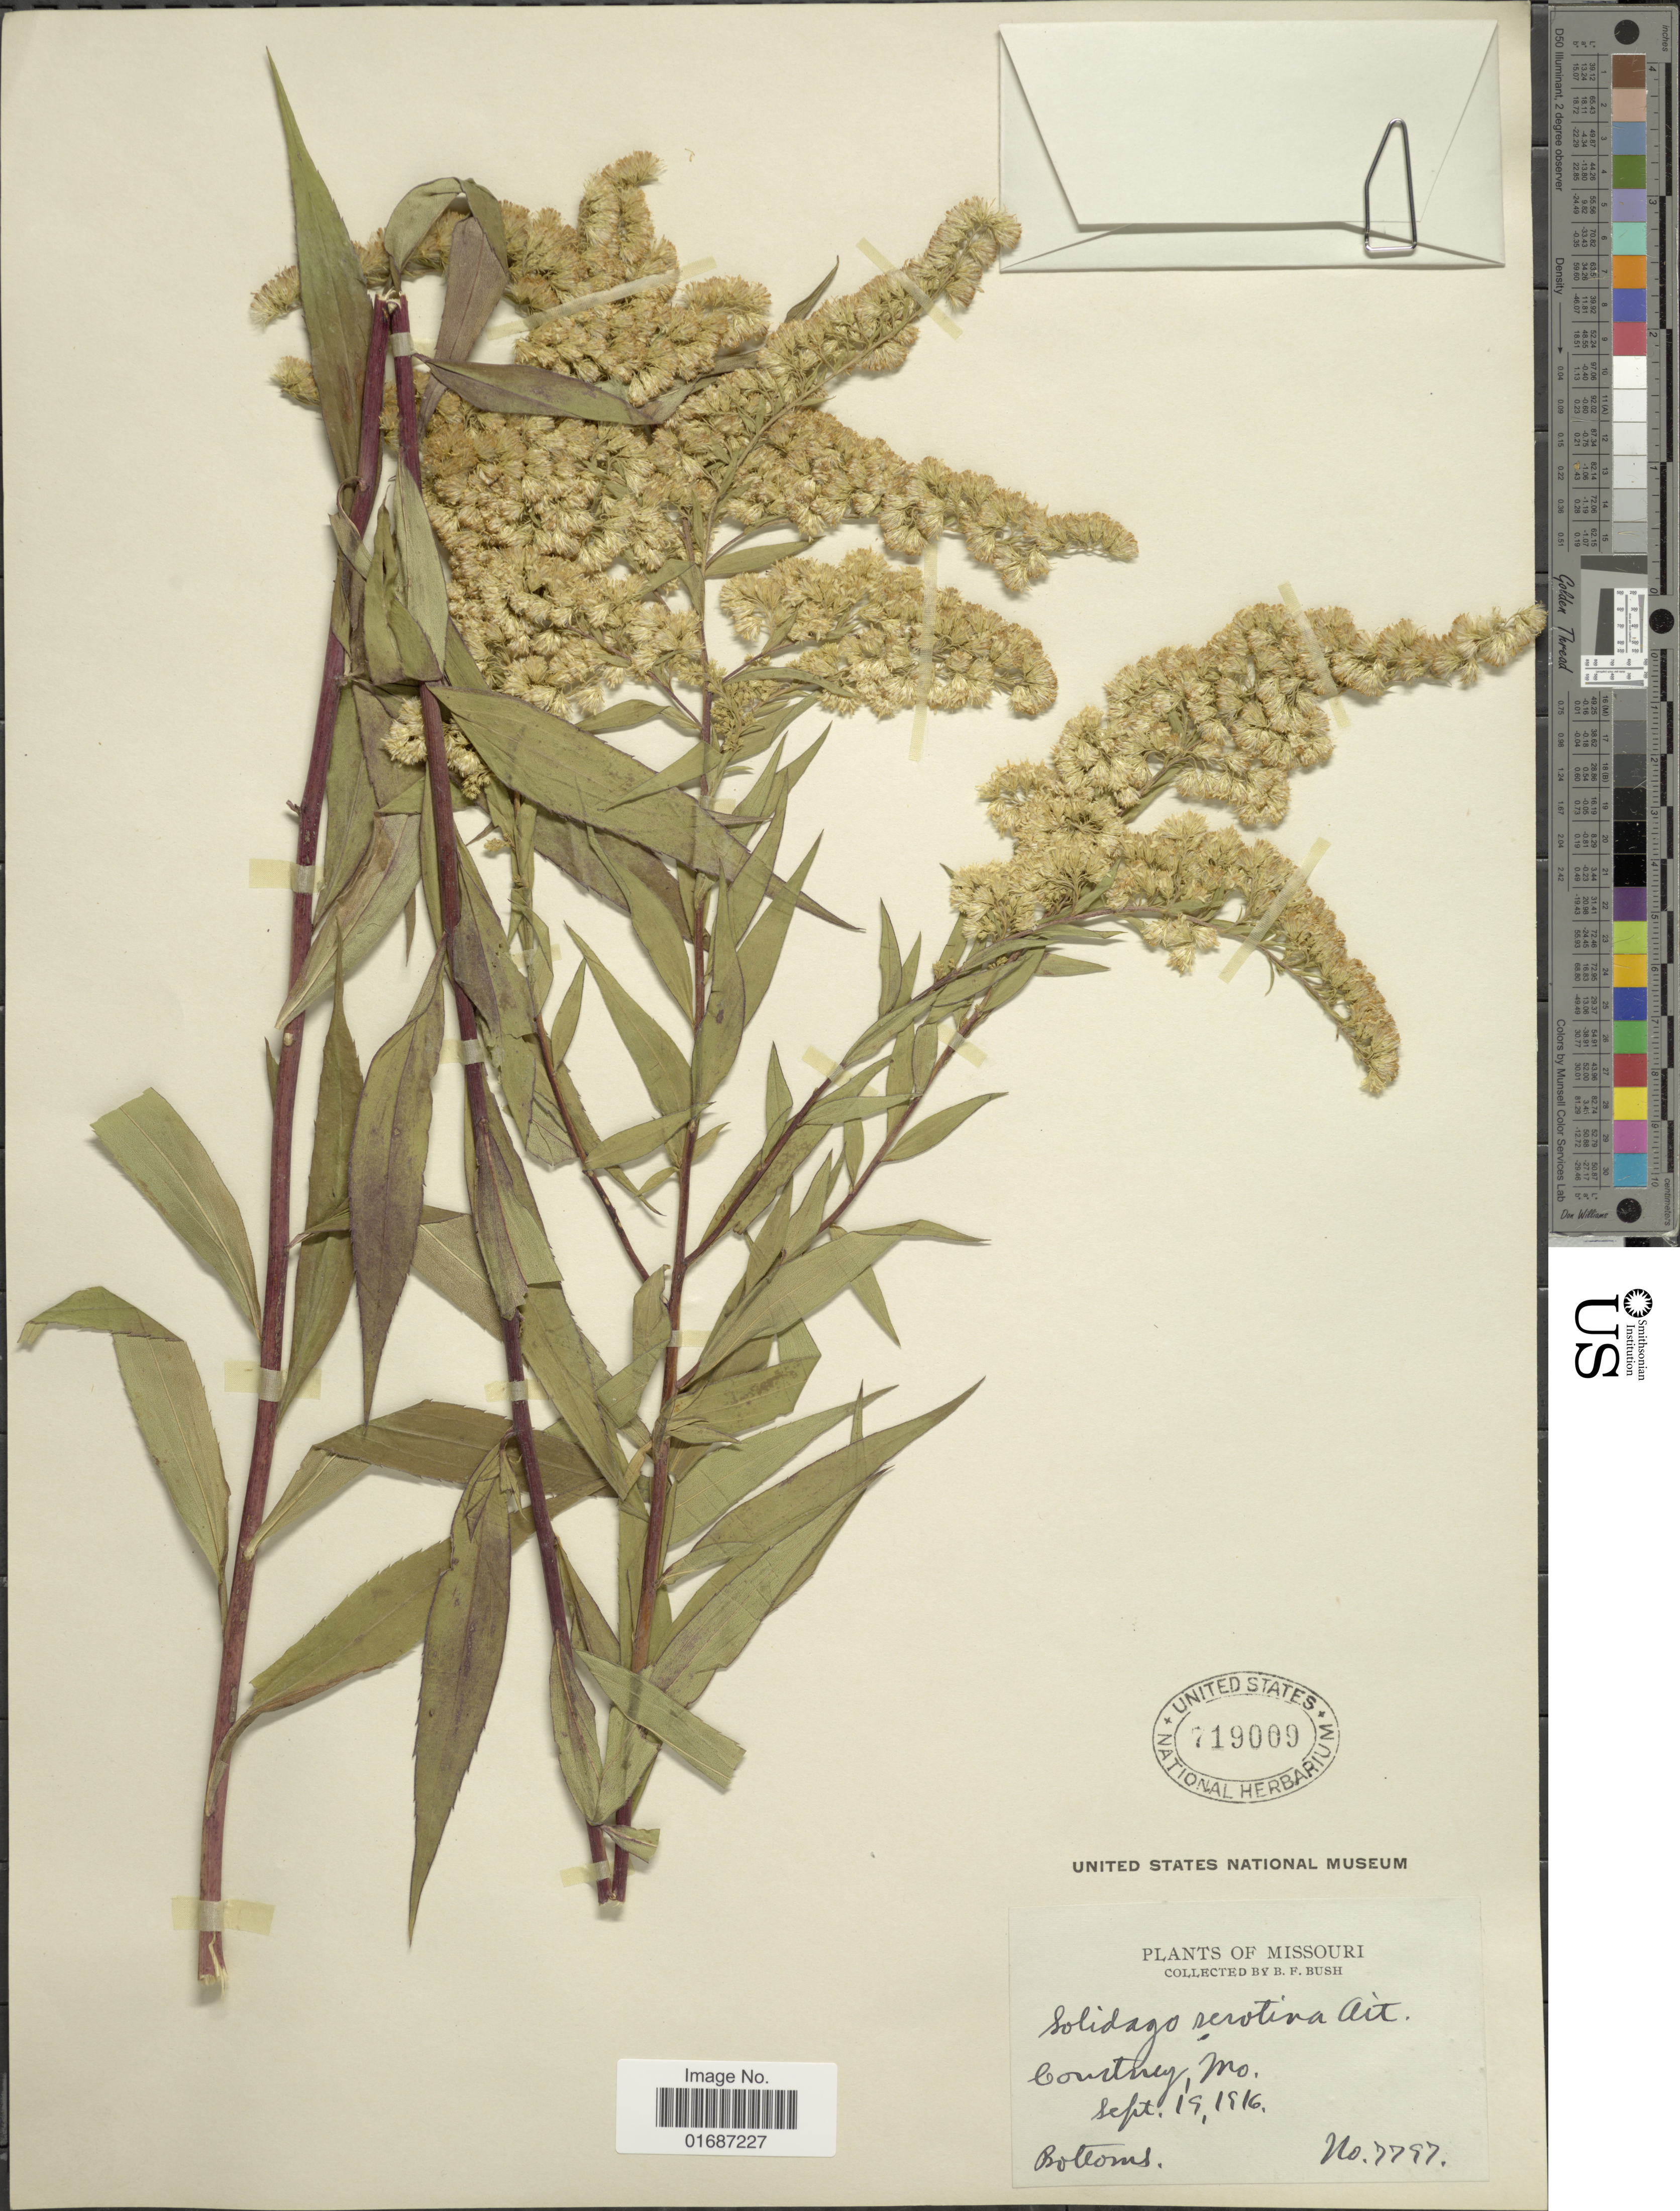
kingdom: Plantae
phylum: Tracheophyta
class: Magnoliopsida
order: Asterales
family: Asteraceae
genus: Solidago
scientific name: Solidago gigantea var. leiophylla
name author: Fernald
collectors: B. F. Bush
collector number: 7797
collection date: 1816-09-19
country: United States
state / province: Missouri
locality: Courtney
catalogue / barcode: US 719009